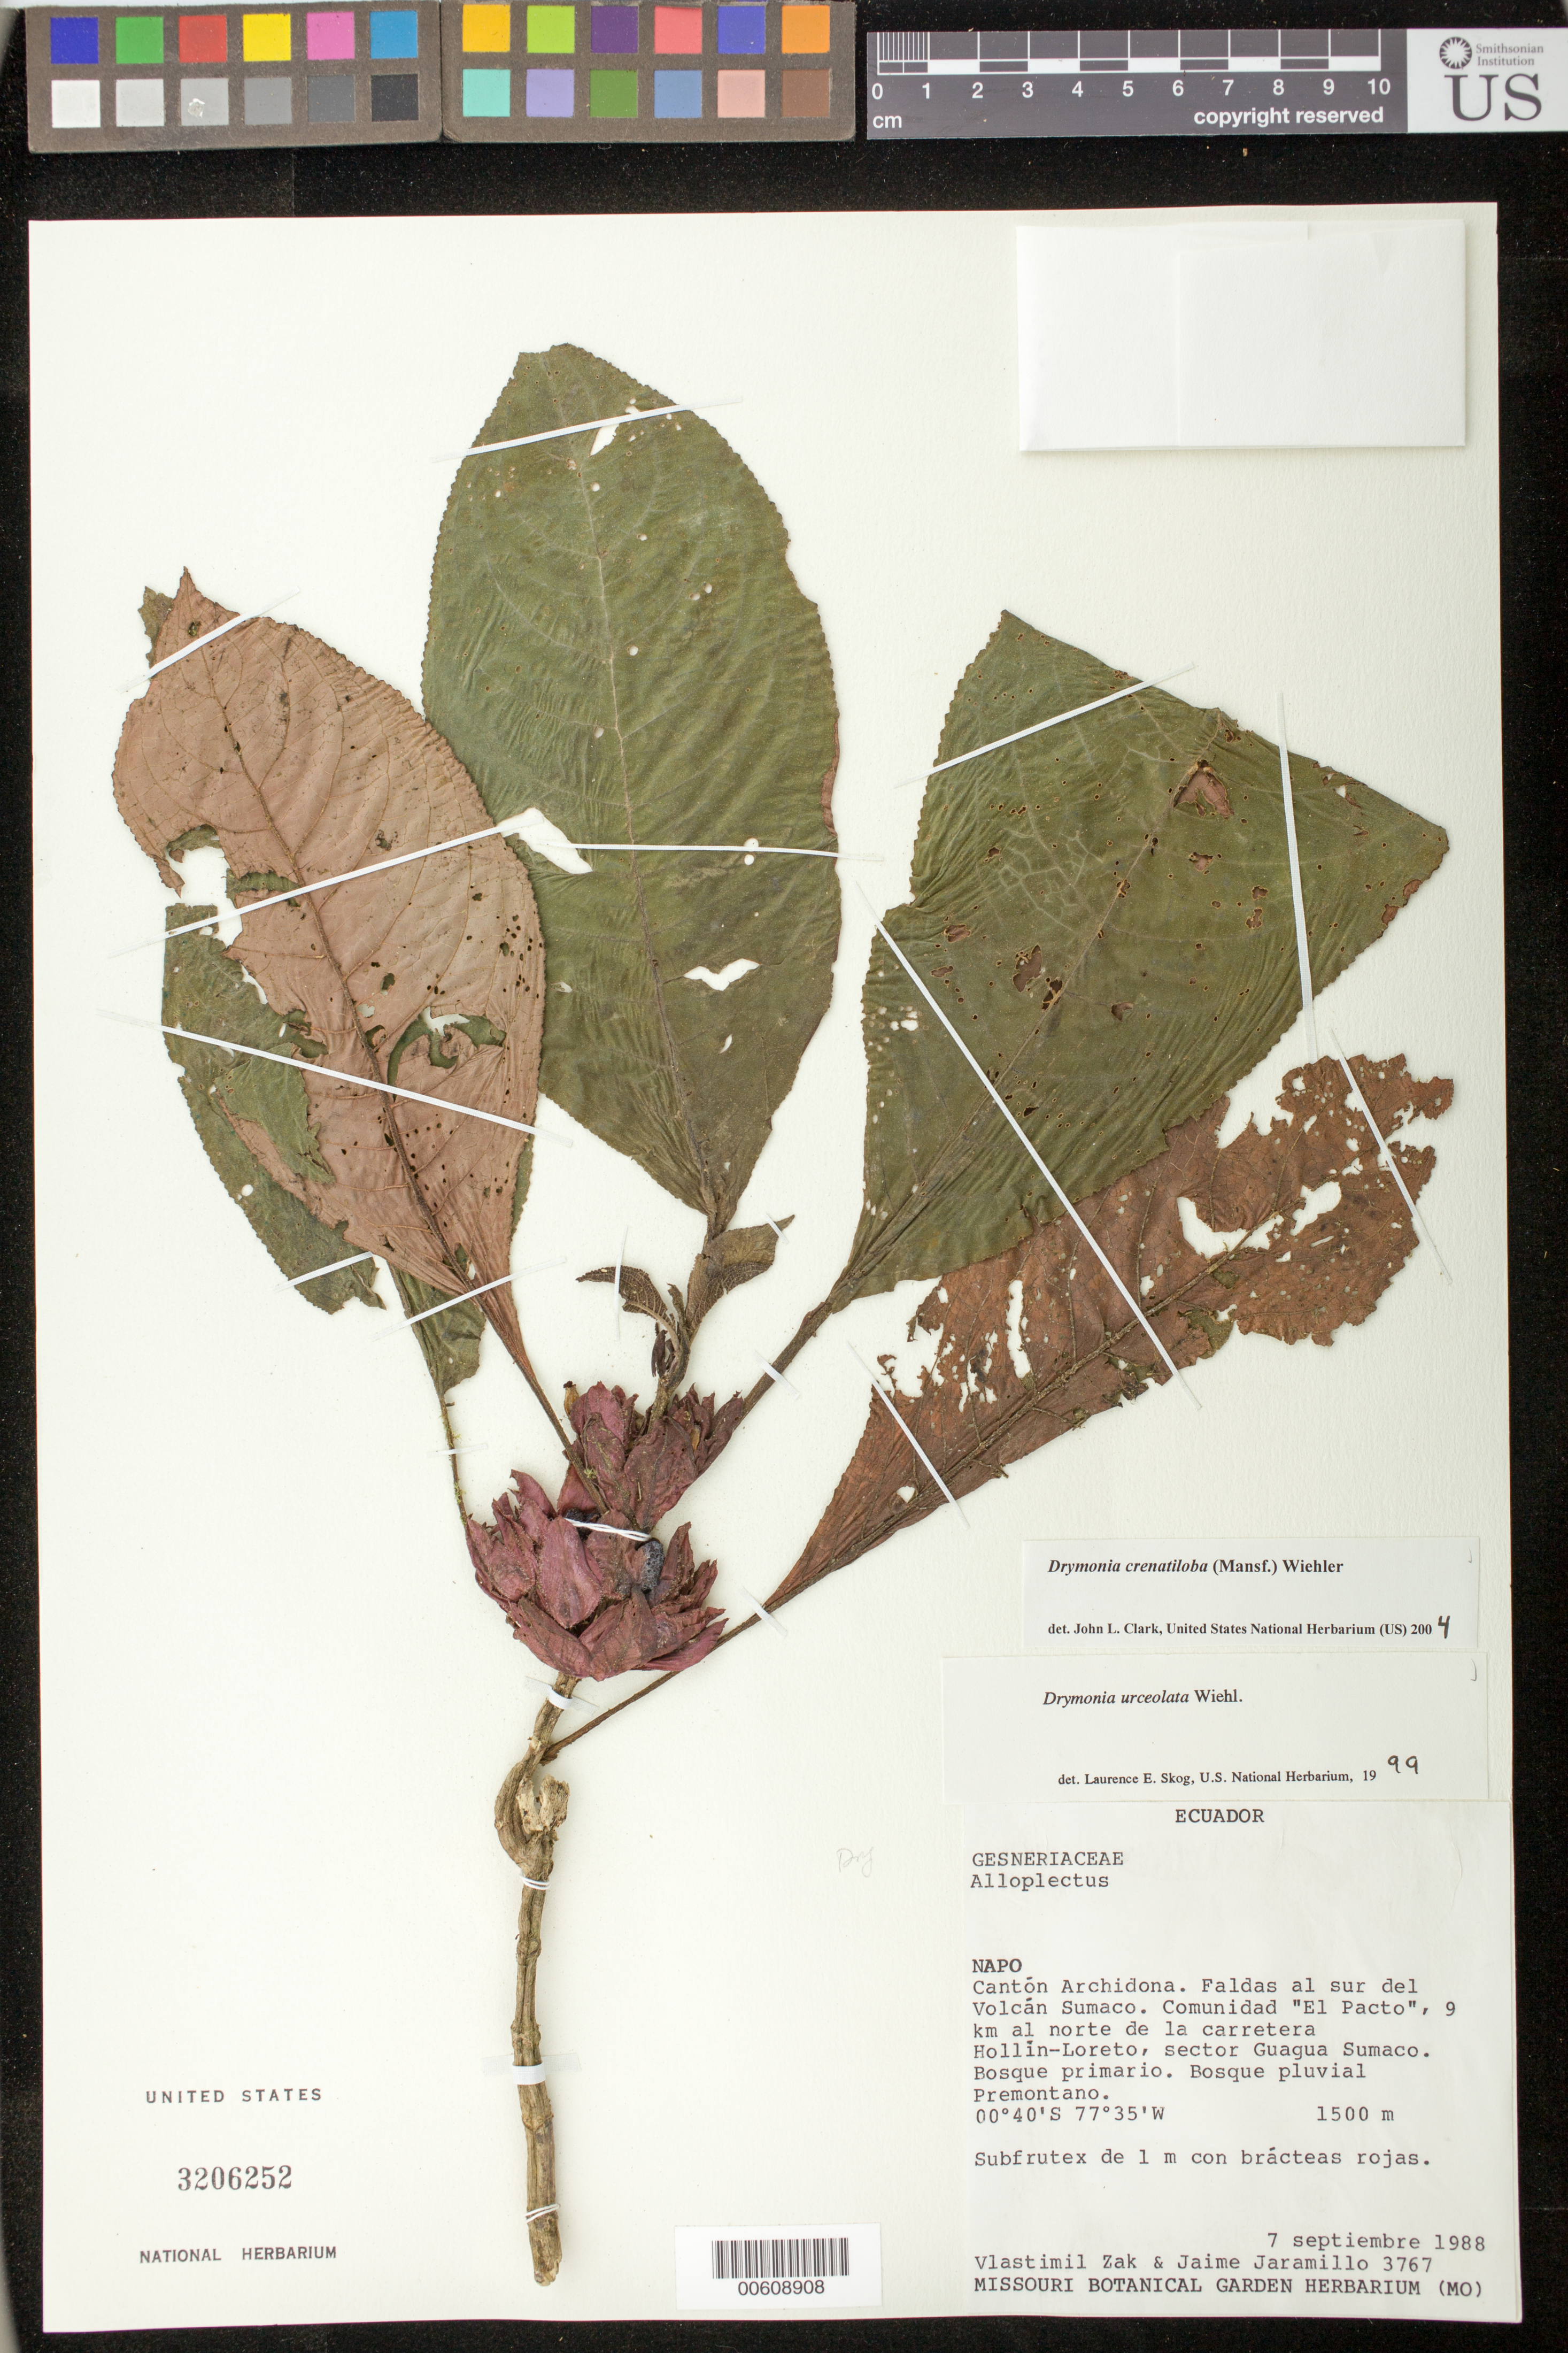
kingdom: Plantae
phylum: Tracheophyta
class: Magnoliopsida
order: Lamiales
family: Gesneriaceae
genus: Drymonia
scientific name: Drymonia crenatiloba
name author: (Mansf.) Wiehler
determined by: Clark, J. L., (SEL), The Marie Selby Botanical Garden (UNITED STATES)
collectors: V. Zak & J. L. Jaramillo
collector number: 3767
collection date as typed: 07 Sep 1988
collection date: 1988-09-07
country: Ecuador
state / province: Napo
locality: Cantón Archidona: faldas al S del Volcán sumaco, comunidad "El Pacto", 9 km al N de la carretera Hollín - Loreto, sector Guagua Sumaco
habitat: Bosque primario; bosque pluvial premontano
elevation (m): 1500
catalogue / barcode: US 3206252